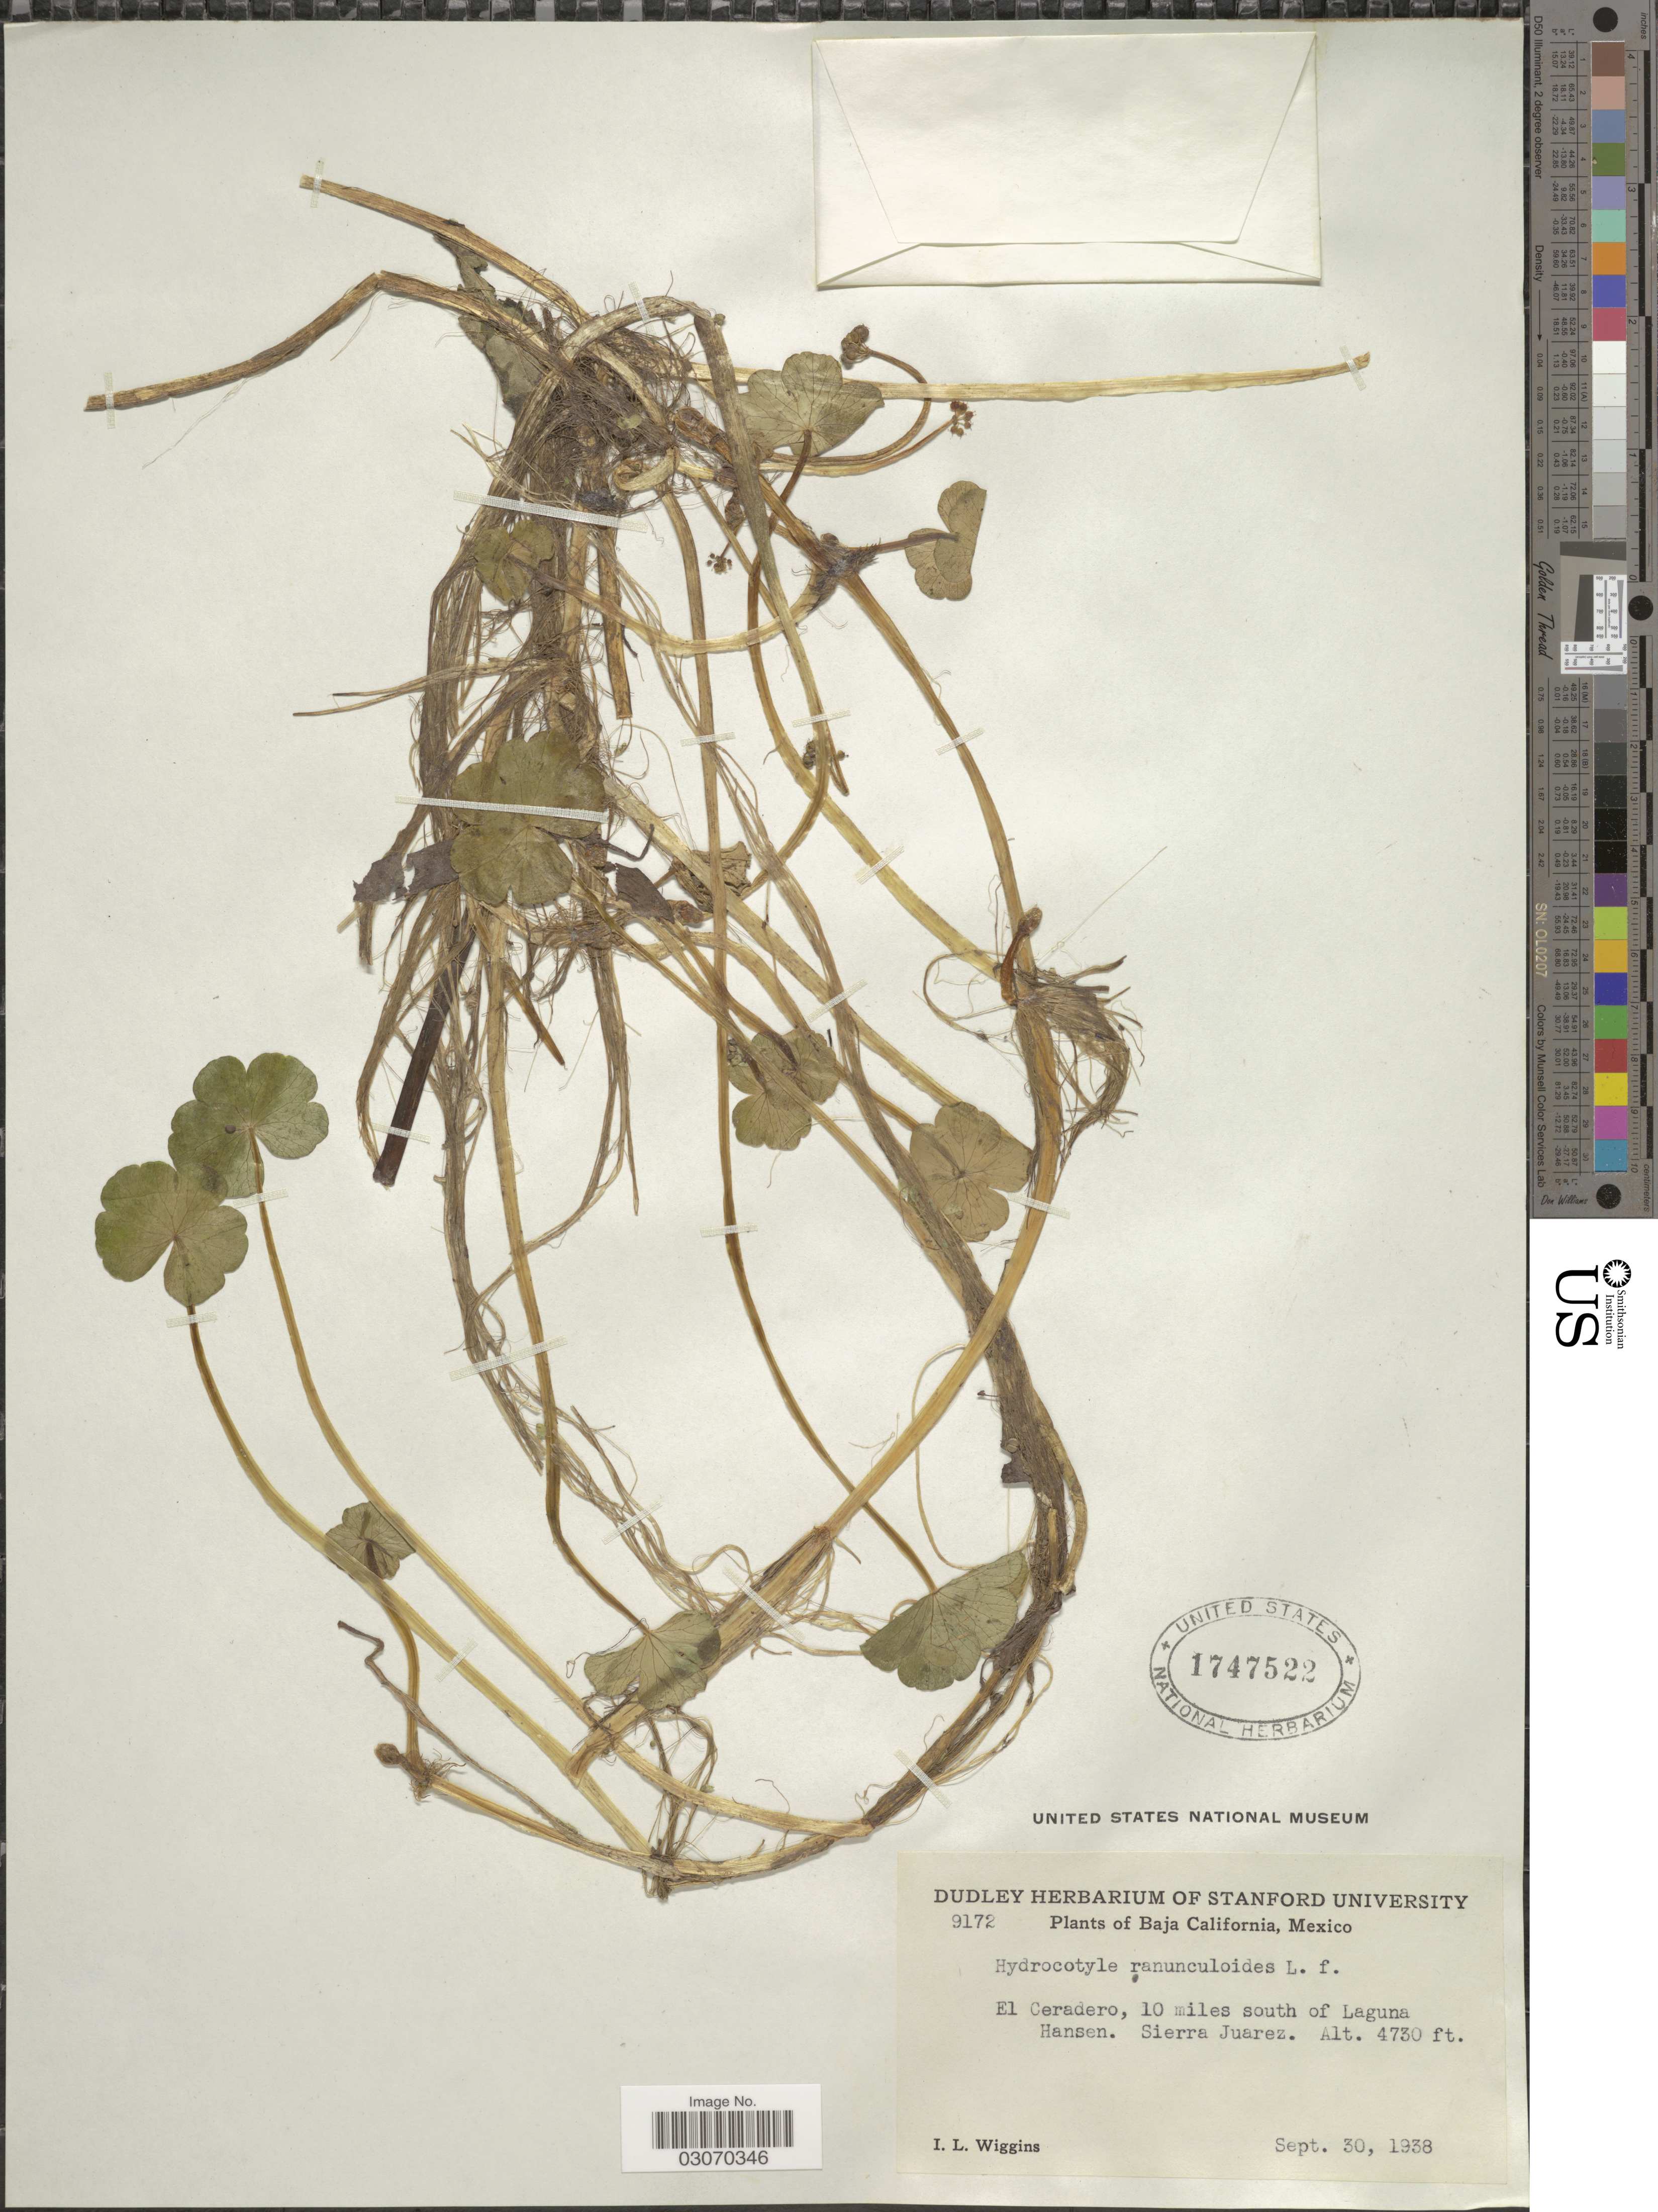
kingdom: Plantae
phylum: Tracheophyta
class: Magnoliopsida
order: Apiales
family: Araliaceae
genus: Hydrocotyle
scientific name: Hydrocotyle ranunculoides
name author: L. f.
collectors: I. L. Wiggins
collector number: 9172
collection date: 1938-09-30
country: Mexico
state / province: Baja California Norte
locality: El Ceradero, 10 miles south of Laguna Hansen. Sierra Juarez.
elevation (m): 1442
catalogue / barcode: US 1747522